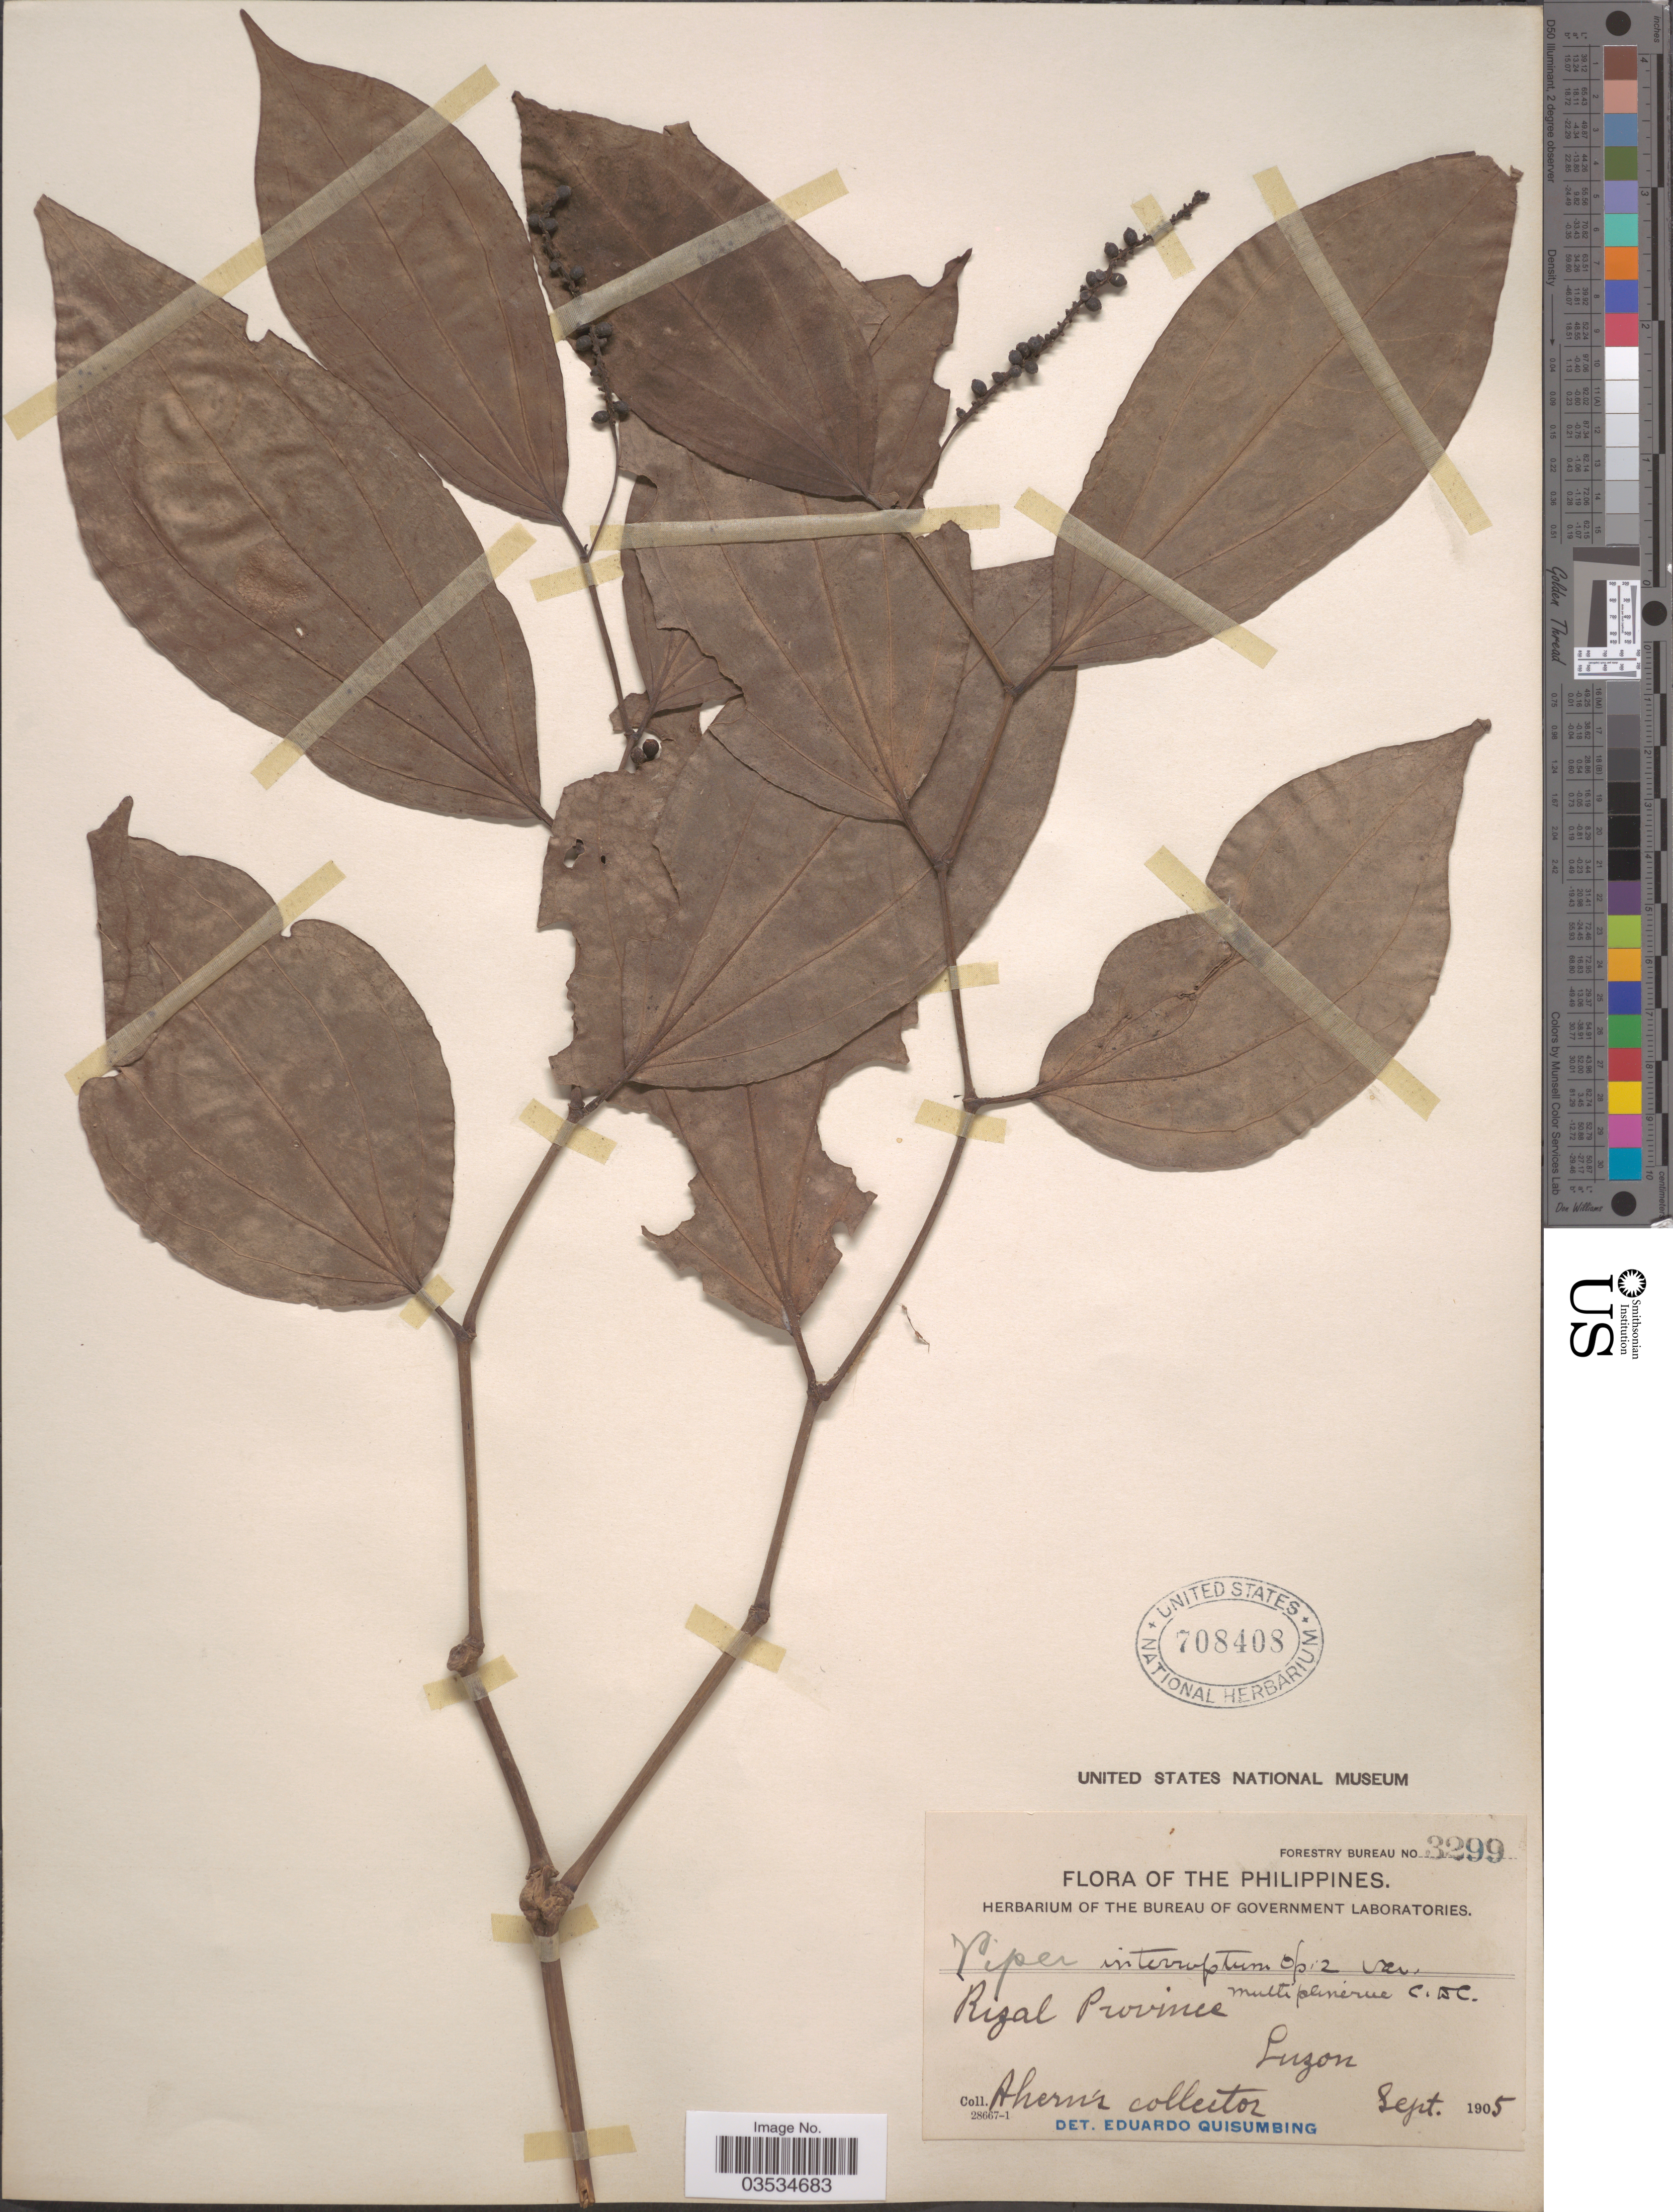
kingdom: Plantae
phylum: Tracheophyta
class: Magnoliopsida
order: Piperales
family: Piperaceae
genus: Piper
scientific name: Piper interruptum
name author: Opiz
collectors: Ahern's collector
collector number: Forestry Bureau 3299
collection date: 1905-09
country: Philippines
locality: Rizal Province. Luzon.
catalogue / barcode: US 708408